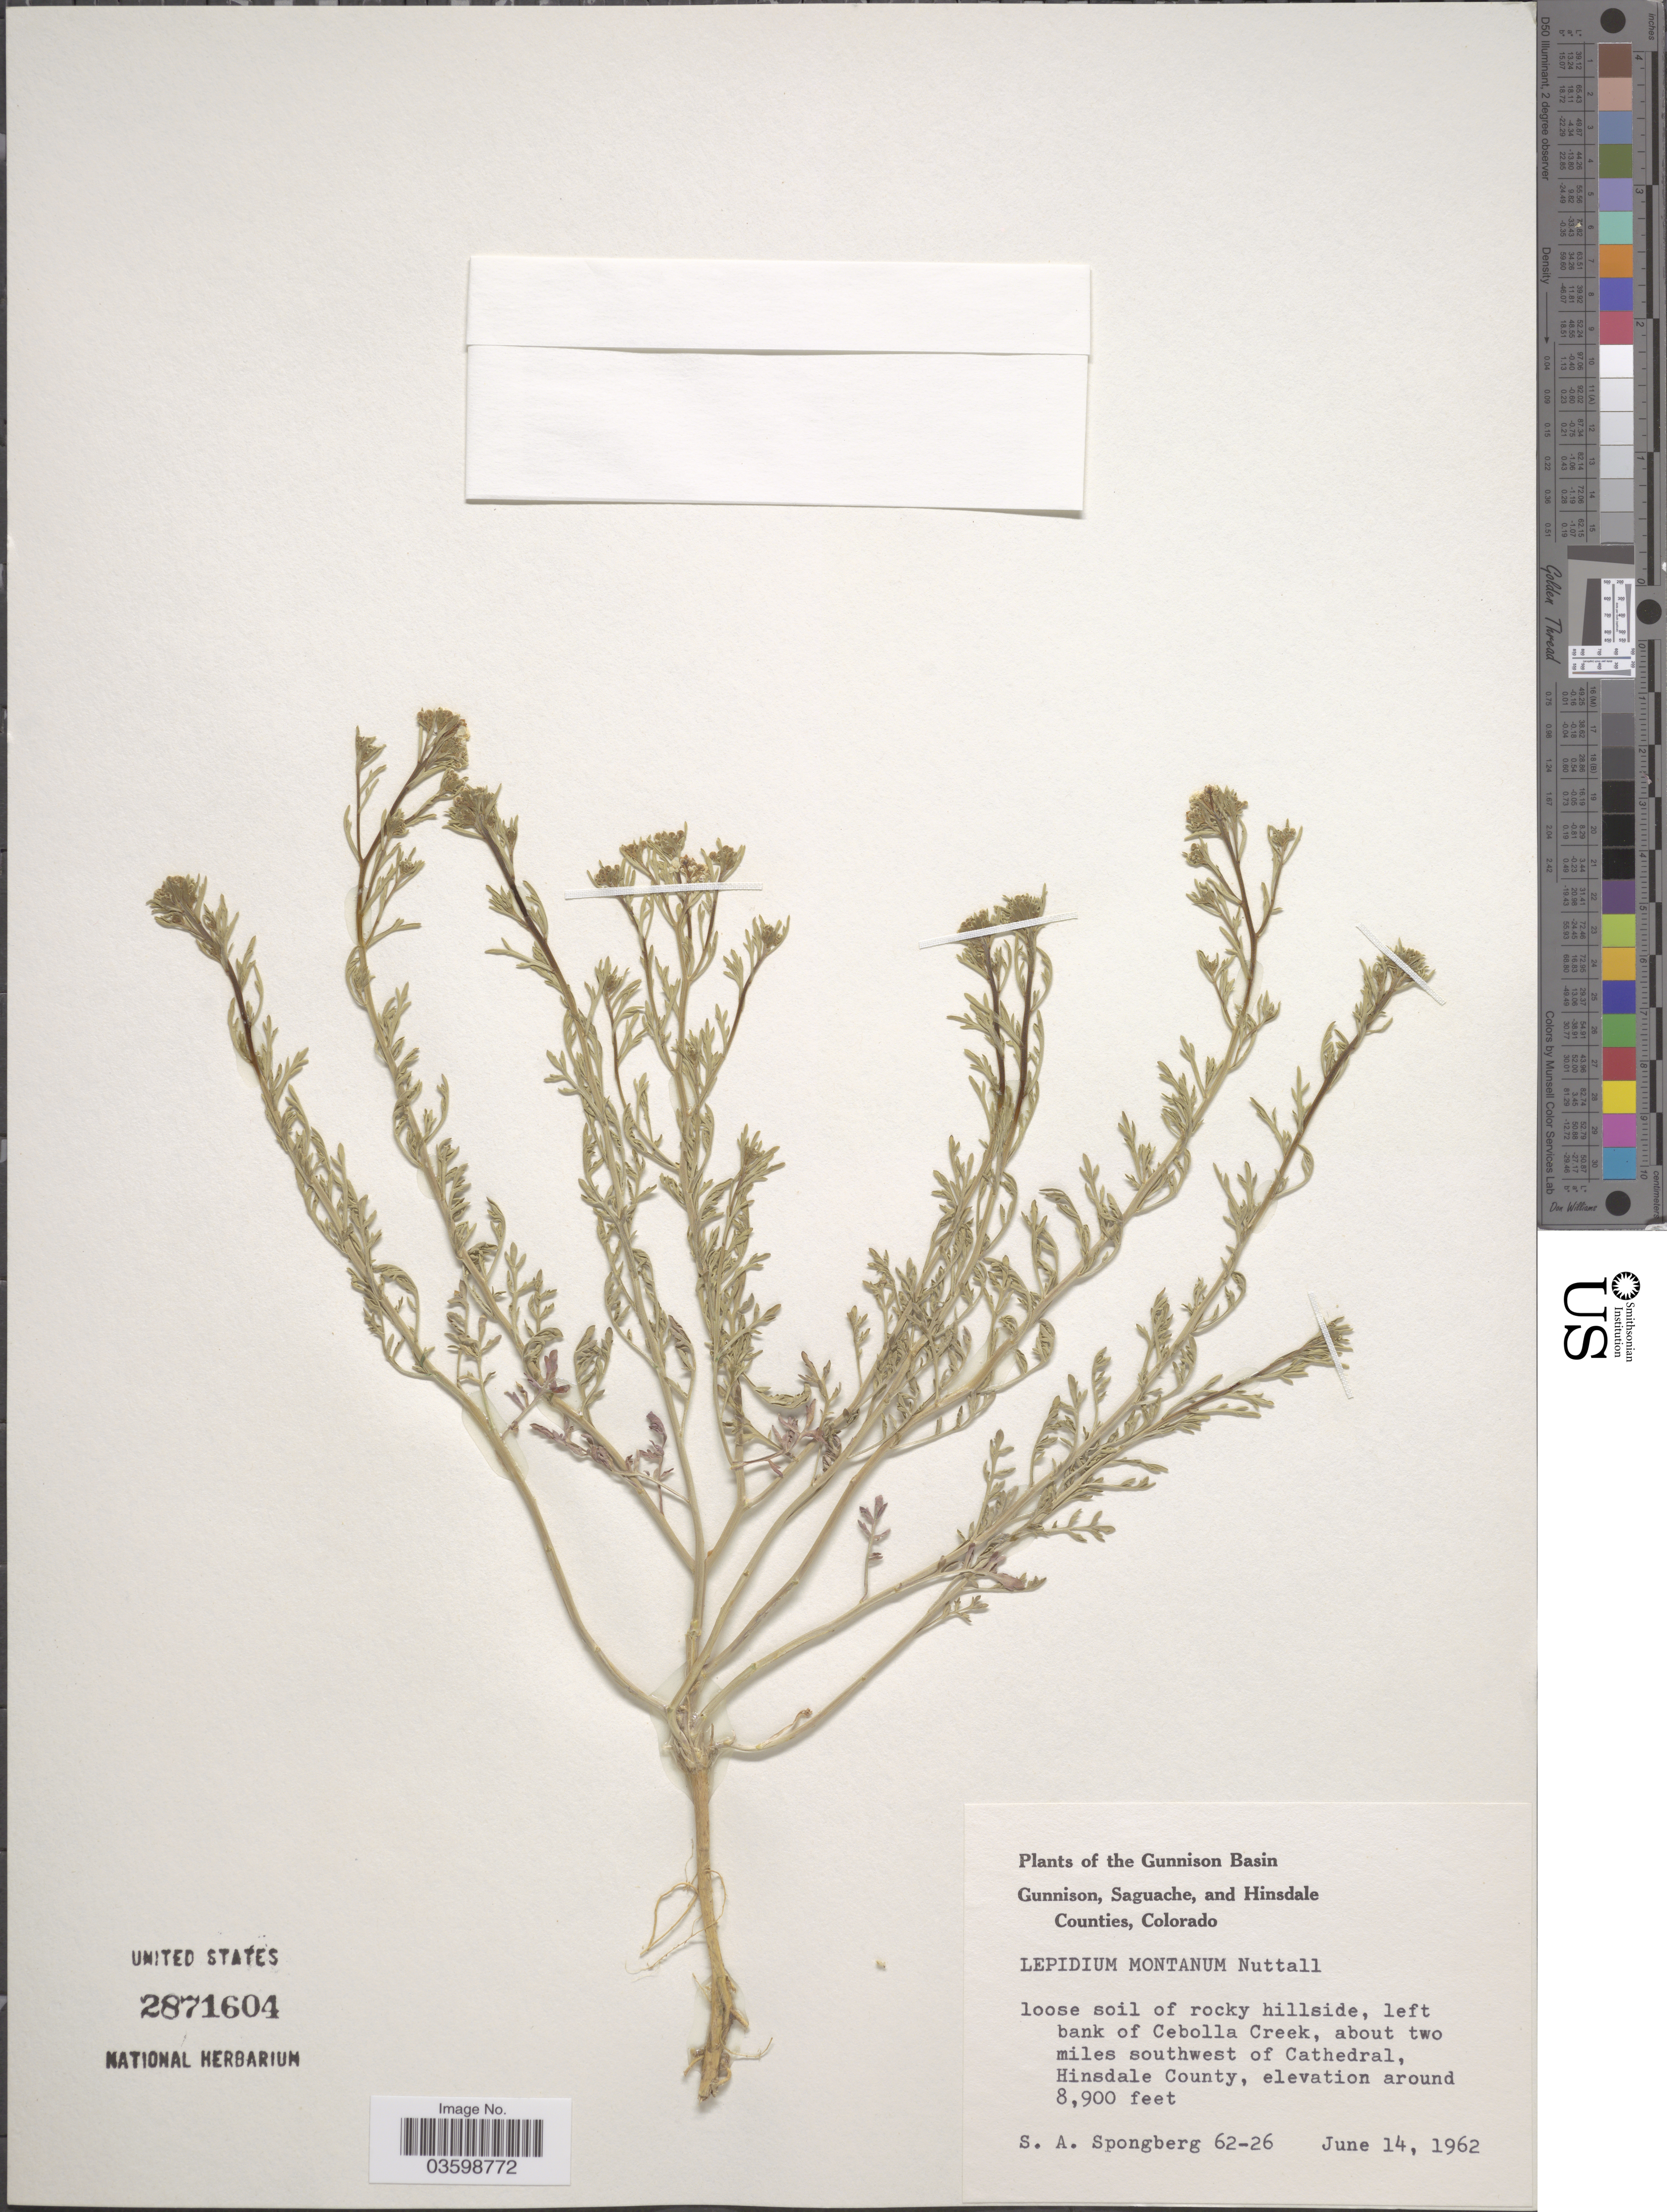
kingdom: Plantae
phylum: Tracheophyta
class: Magnoliopsida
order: Brassicales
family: Brassicaceae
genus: Lepidium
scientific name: Lepidium montanum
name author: Nutt.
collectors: S. A.Spongberg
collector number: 62-26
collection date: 1962-06-14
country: United States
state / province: Colorado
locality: The Gunnison Basin. Loose soil of rocky hillside, left bank of Cebolla Creek, about two miles southwest of Cathedral, Hinsdale County.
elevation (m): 2713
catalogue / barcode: US 2871604